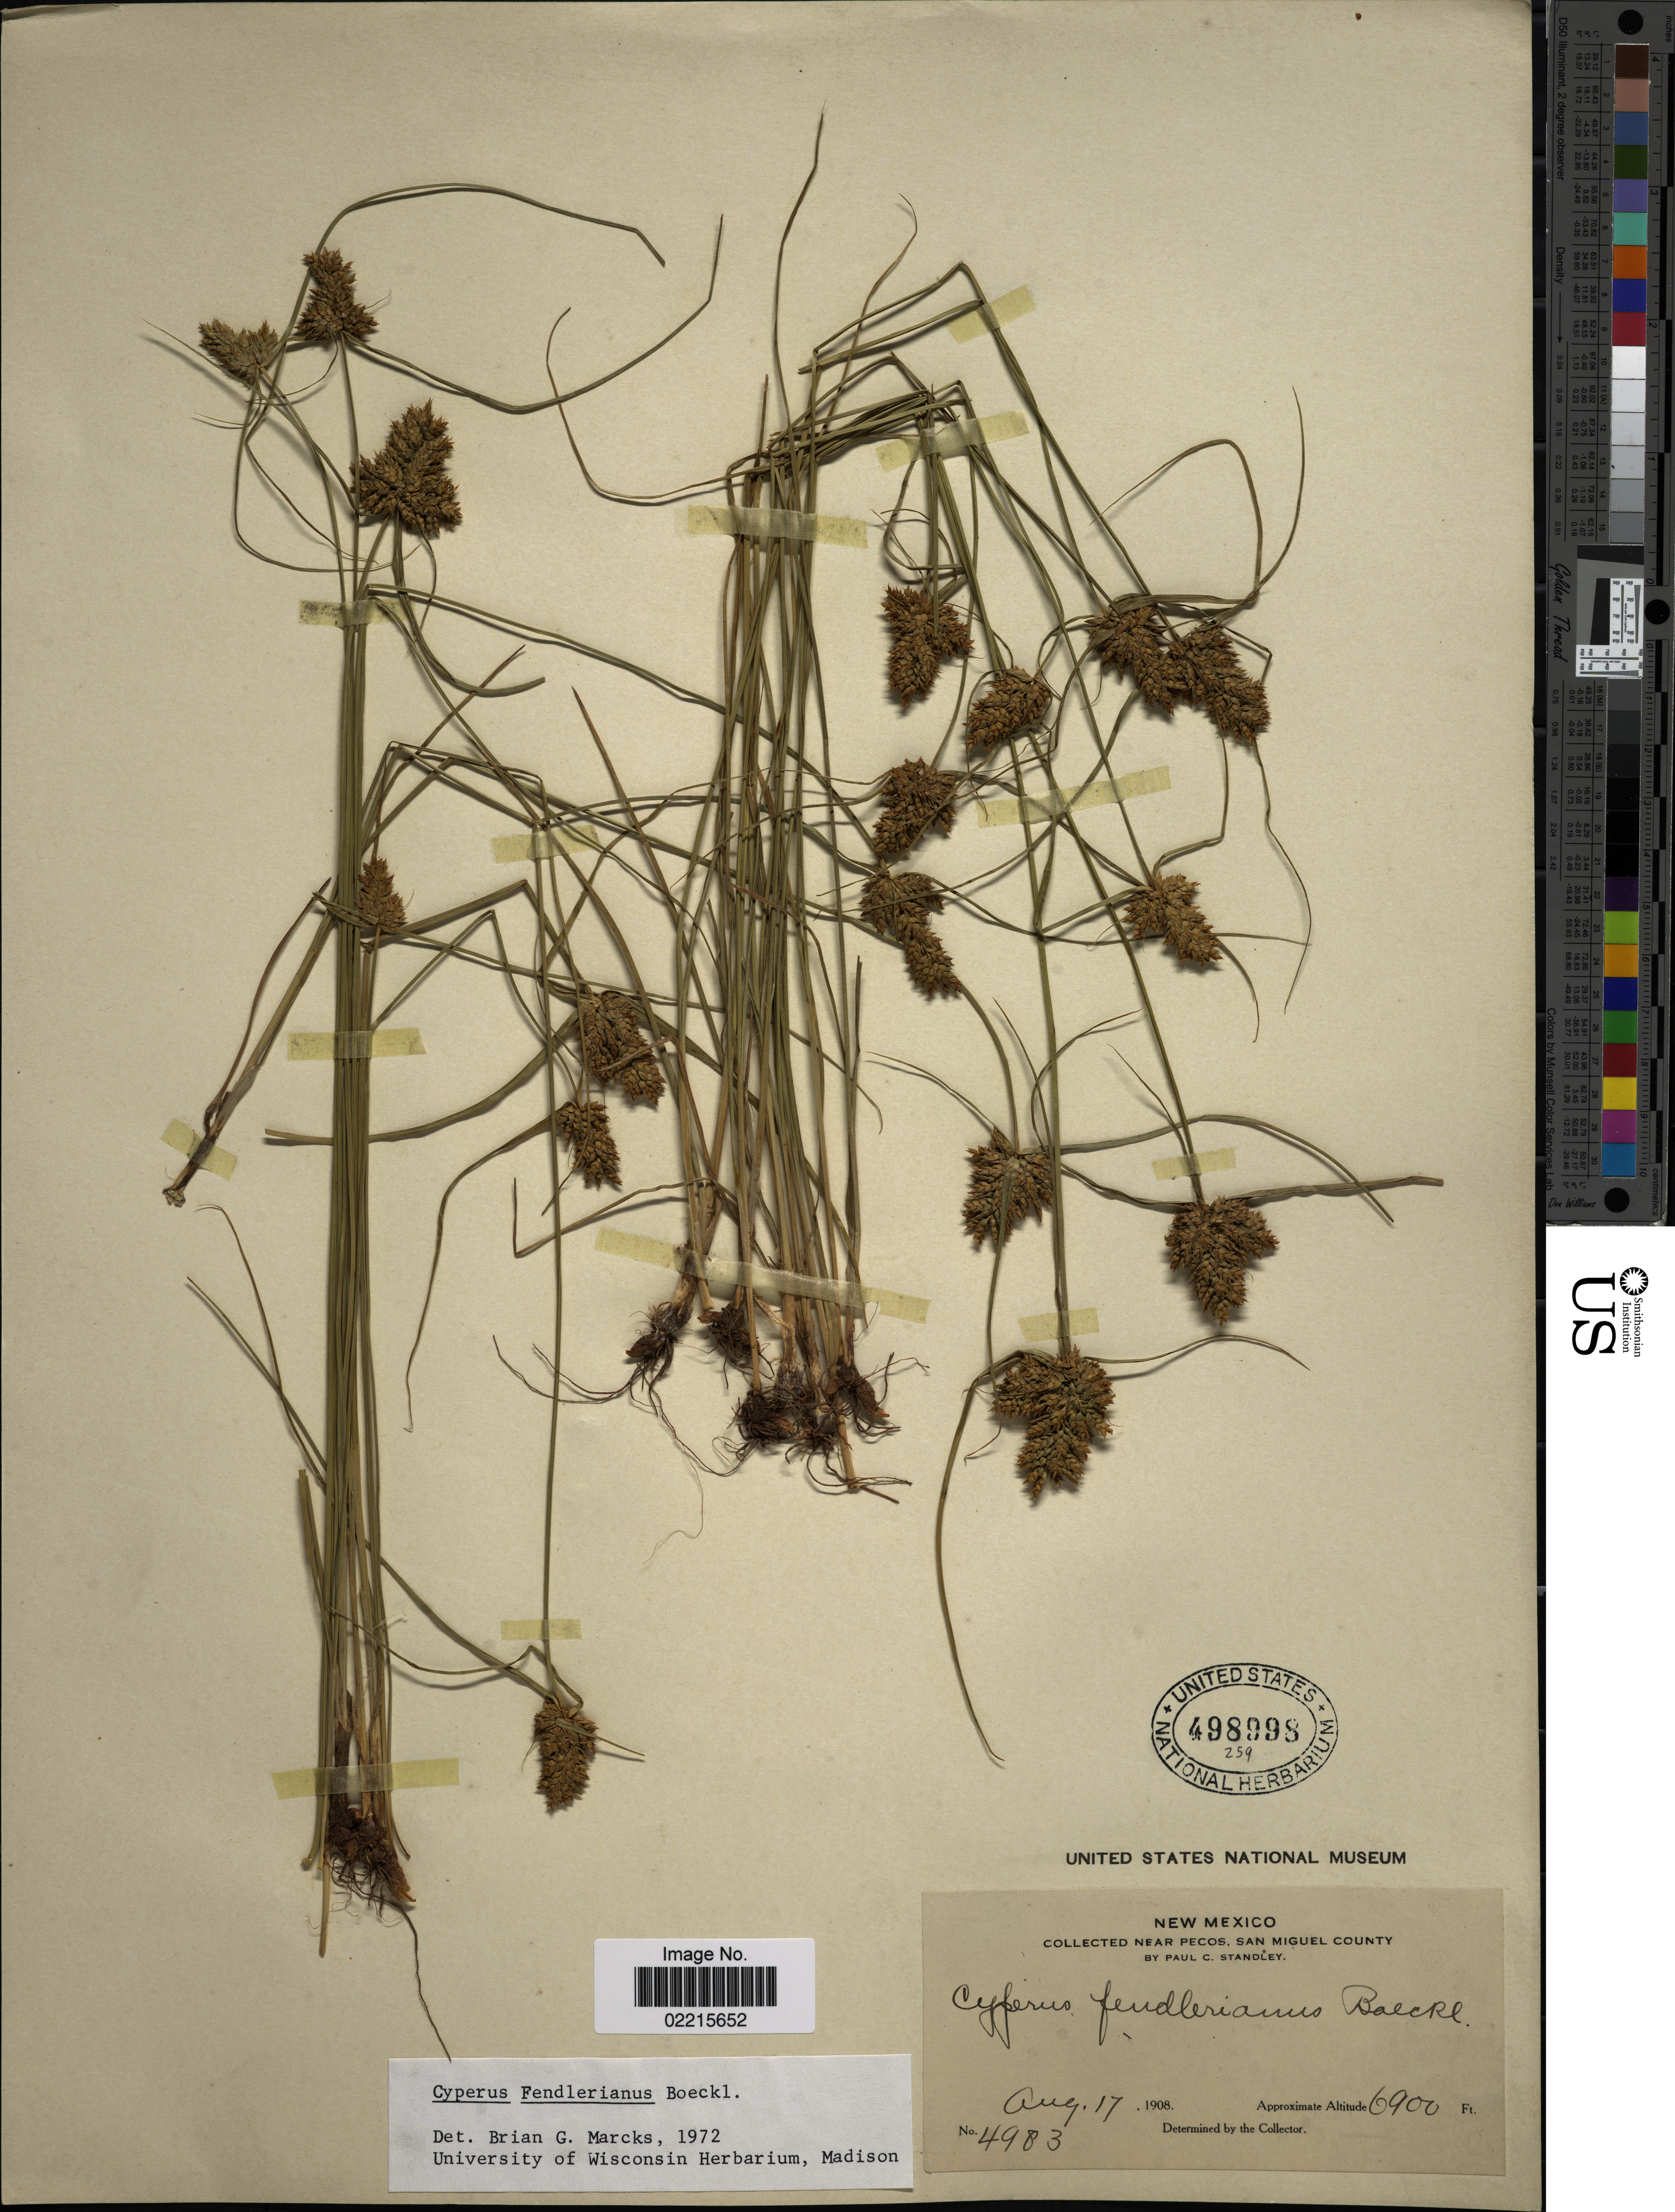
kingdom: Plantae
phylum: Tracheophyta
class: Liliopsida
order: Poales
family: Cyperaceae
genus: Cyperus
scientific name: Cyperus fendlerianus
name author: Boeckeler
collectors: P. C. Standley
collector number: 4983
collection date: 1908-08-17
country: United States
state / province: New Mexico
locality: Near Pecos, San Miguel County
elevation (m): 2103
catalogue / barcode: US 498998